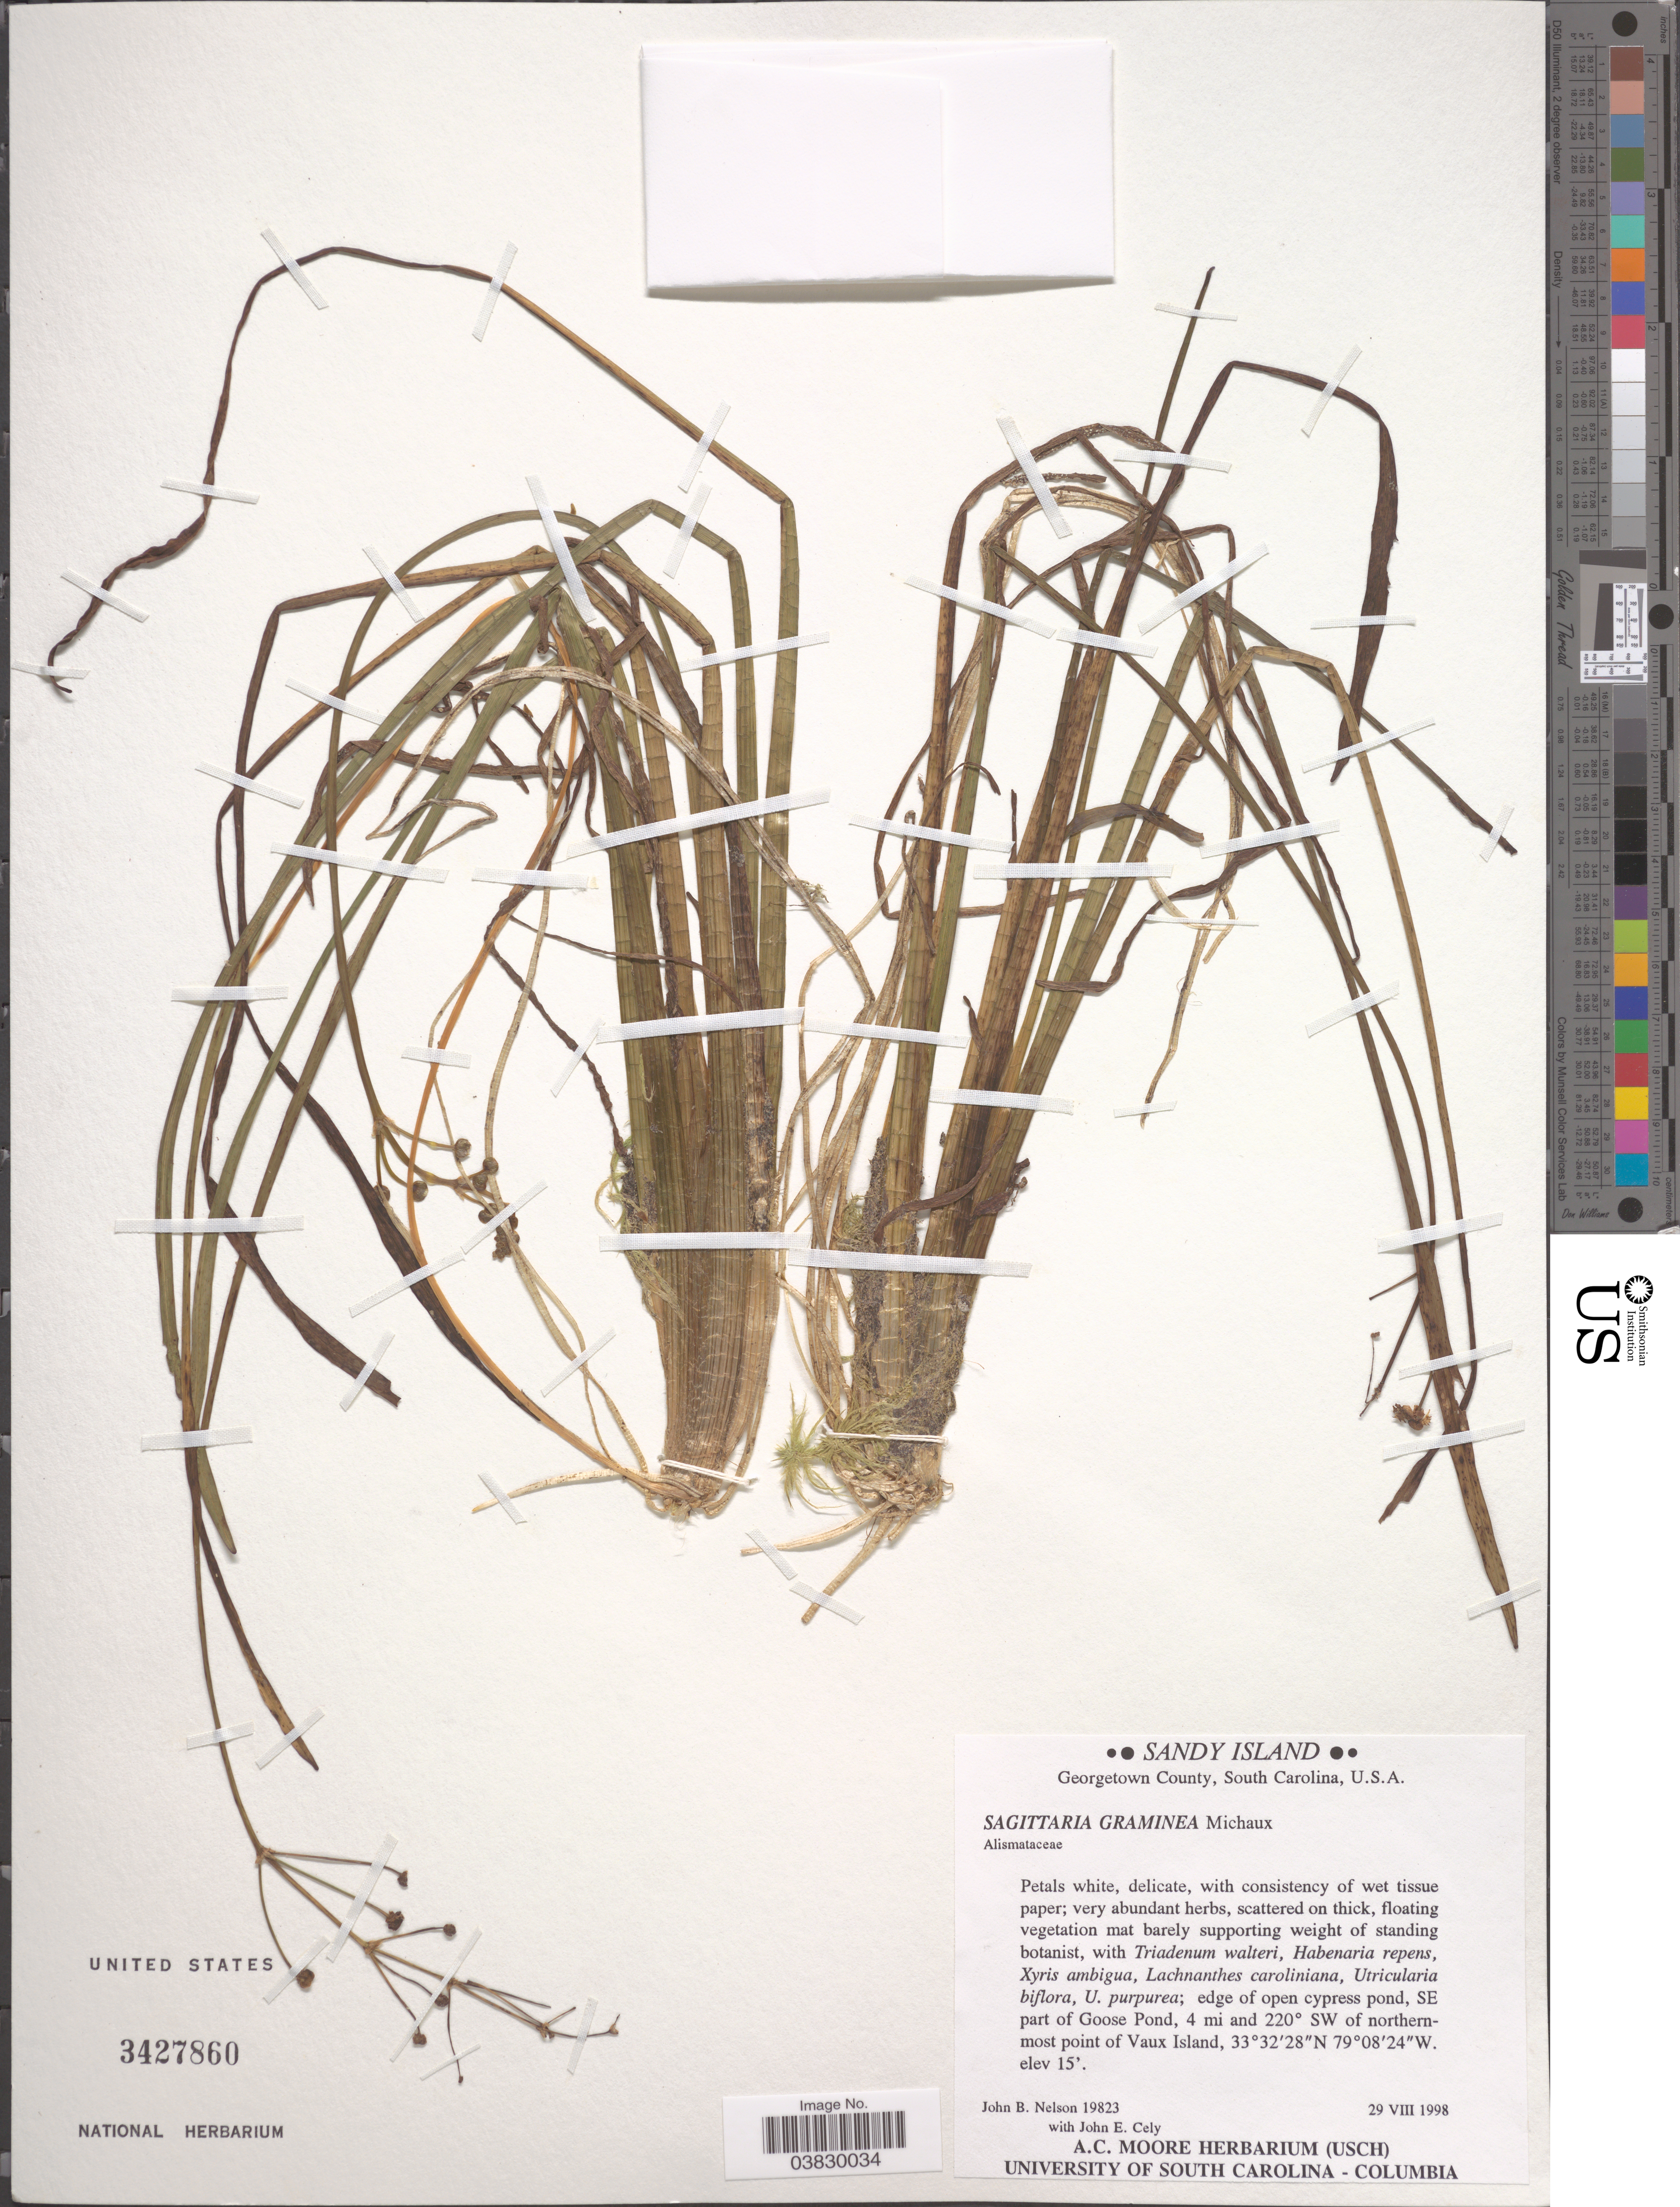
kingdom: Plantae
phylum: Tracheophyta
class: Liliopsida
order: Alismatales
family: Alismataceae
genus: Sagittaria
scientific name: Sagittaria graminea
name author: Michx.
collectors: J. B. Nelson & J. Cely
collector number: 19823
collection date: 1998-08-29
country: United States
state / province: South Carolina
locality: Sandy Island. Georgetown County. Edge of open cypress pond, SE part of Goose Pond, 4 mi and 220° SW of northern most point of Vaux Island.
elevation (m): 5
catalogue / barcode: US 3427860